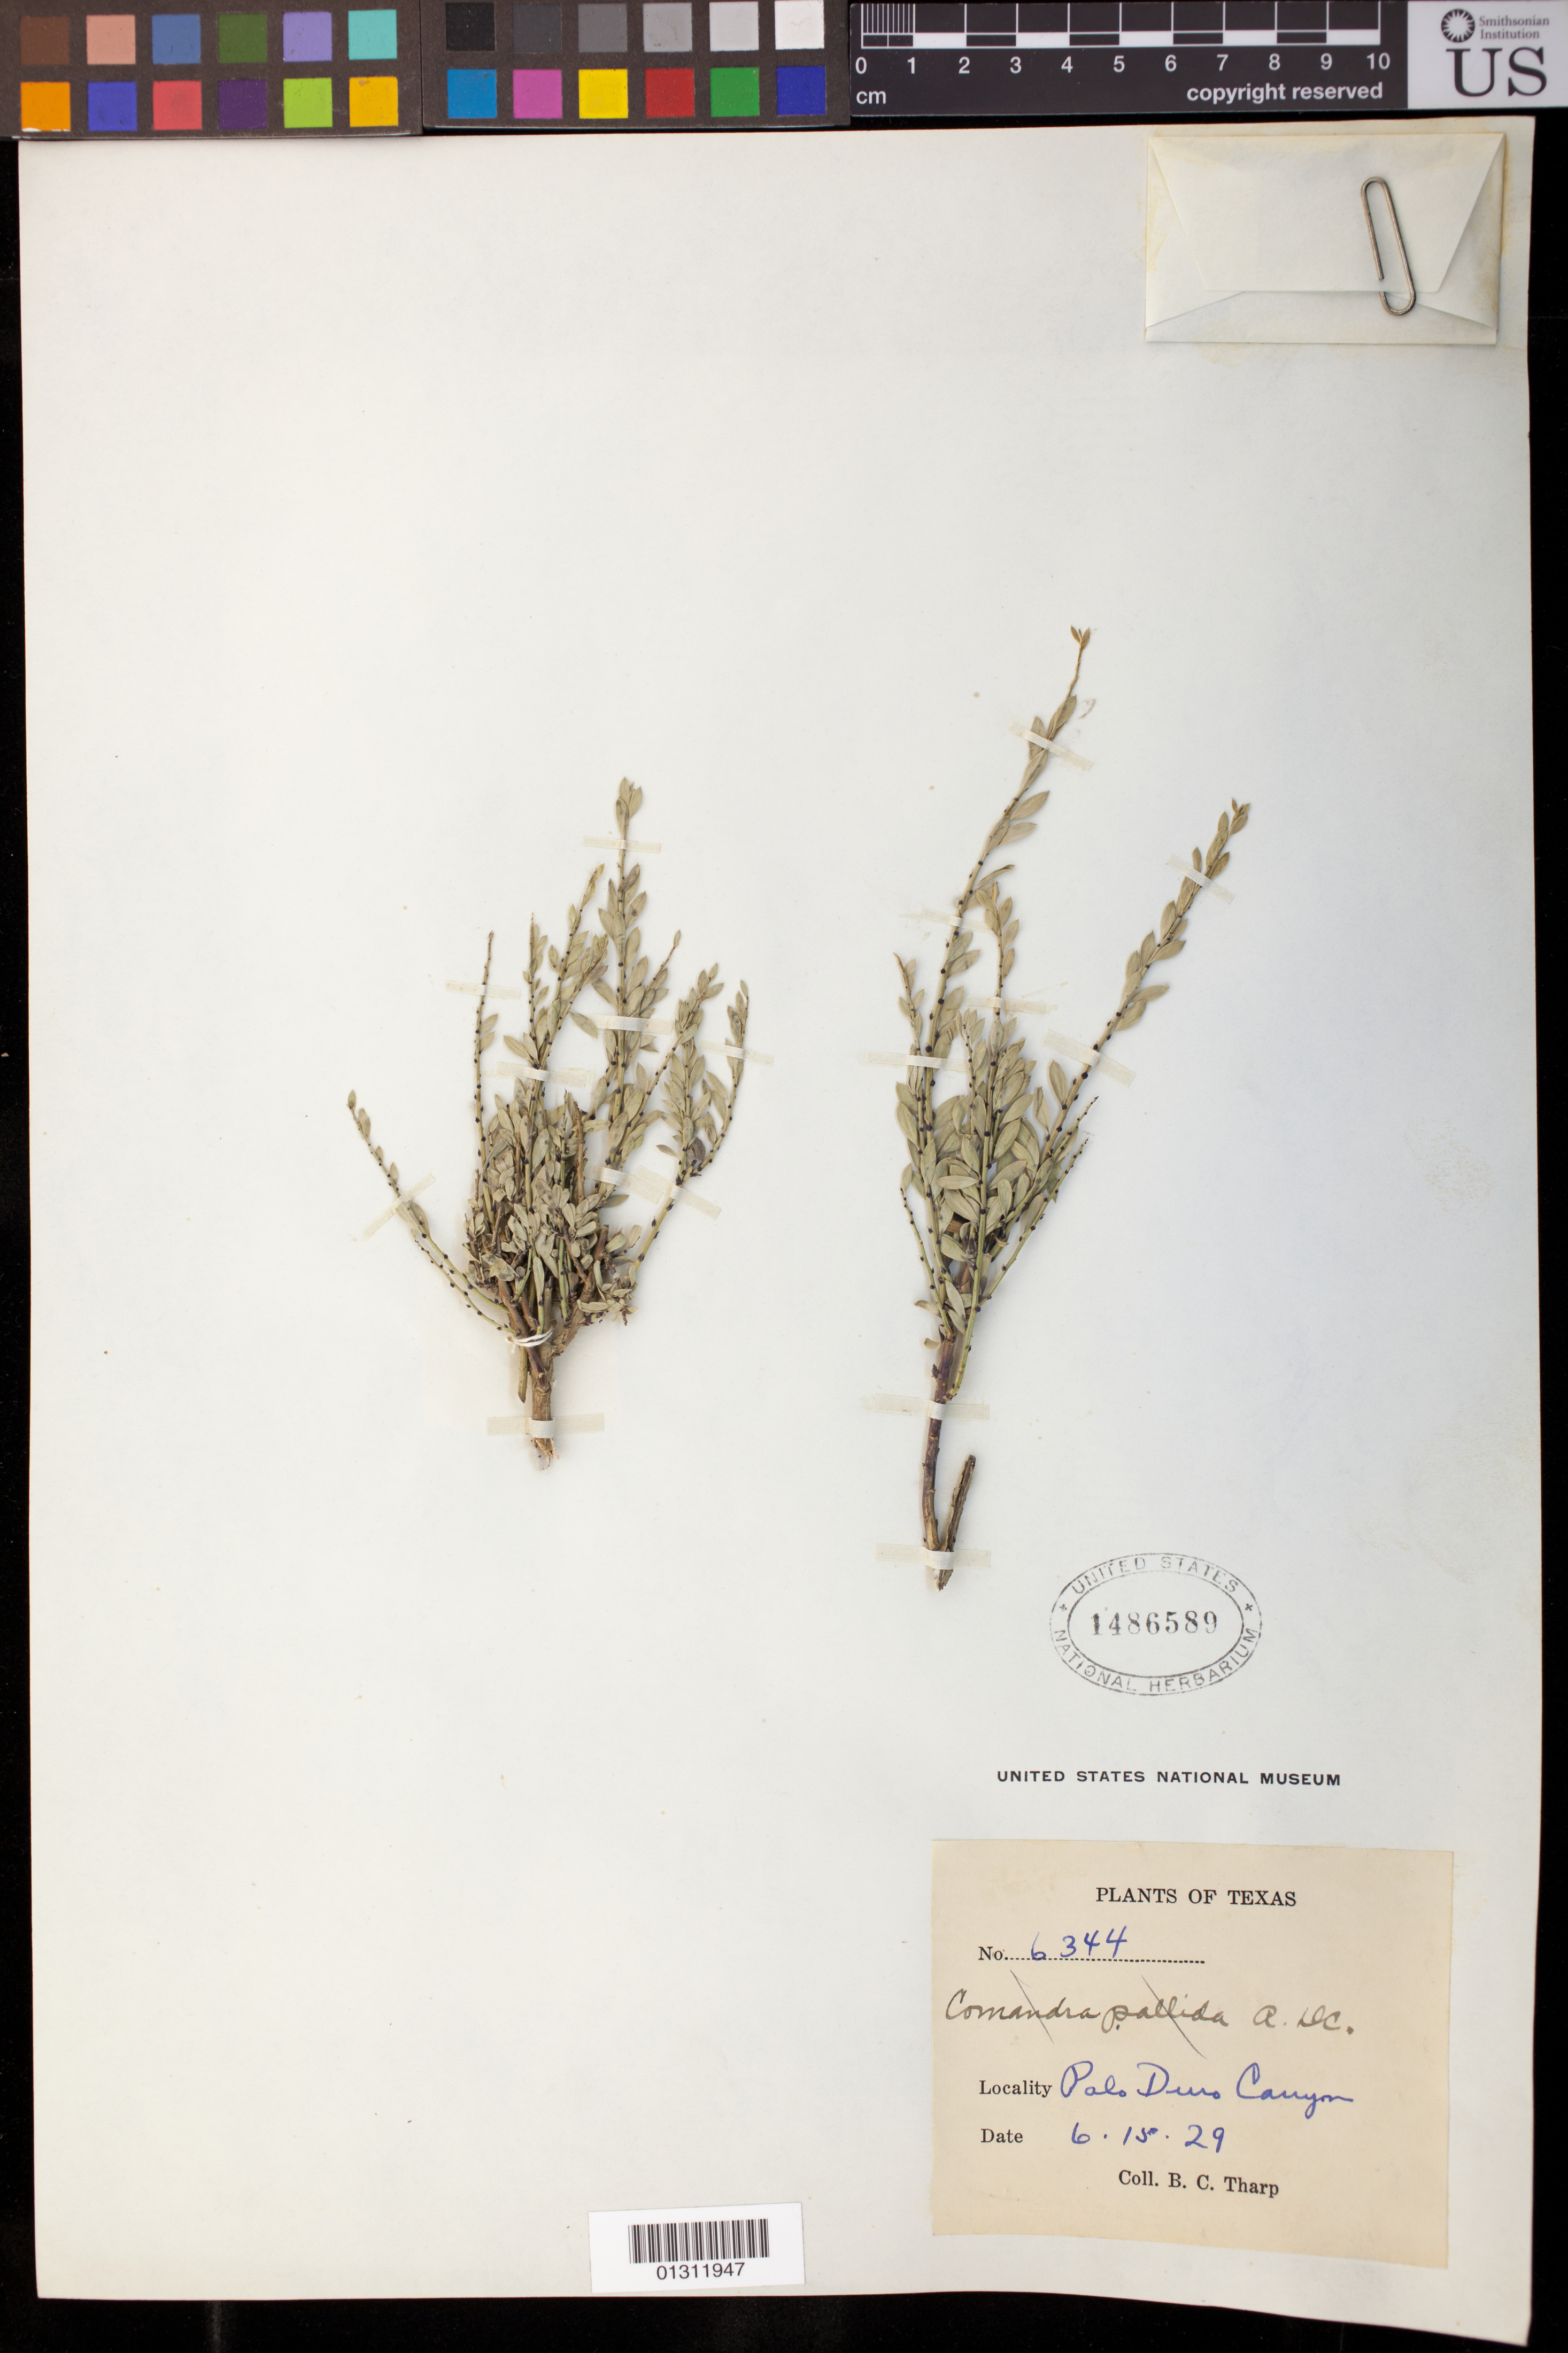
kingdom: Plantae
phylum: Tracheophyta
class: Magnoliopsida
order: Santalales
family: Comandraceae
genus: Comandra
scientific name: Comandra pallida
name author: A. DC.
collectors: B. C. Tharp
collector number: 6344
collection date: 1929-06-15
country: United States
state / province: Texas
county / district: Briscoe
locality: Palo Duro Canyon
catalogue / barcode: US 1486589